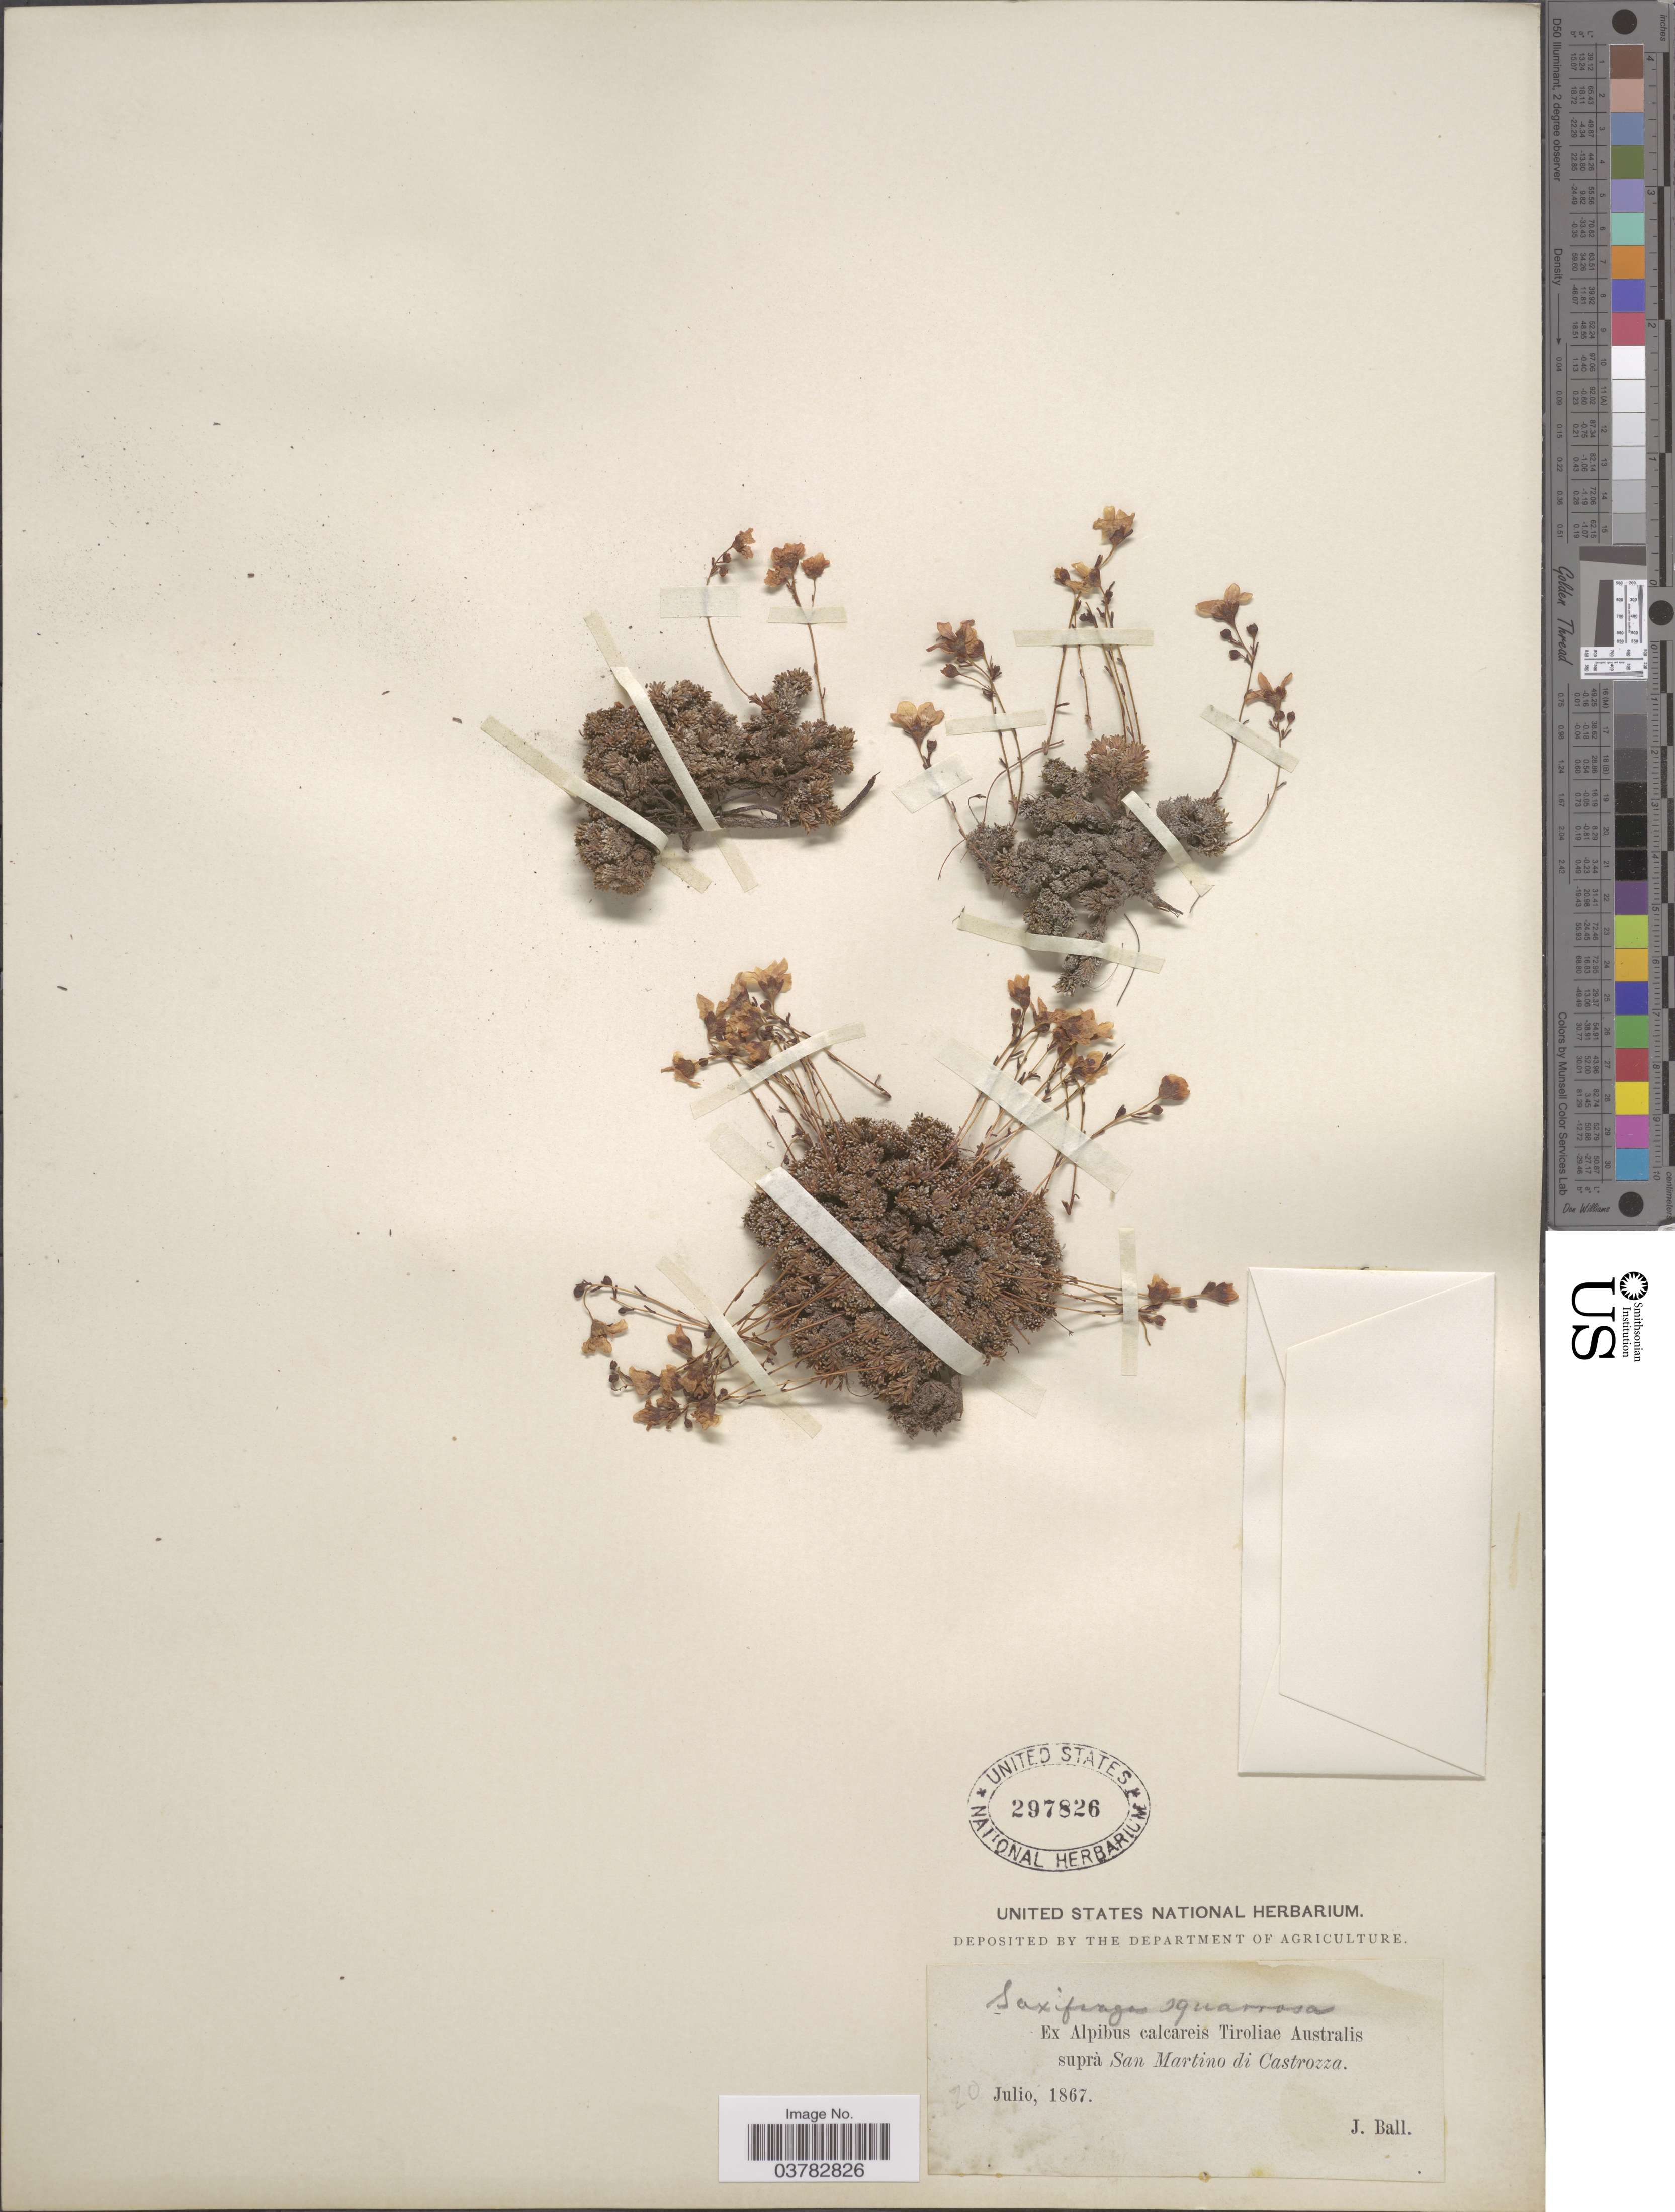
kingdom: Plantae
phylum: Tracheophyta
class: Magnoliopsida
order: Saxifragales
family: Saxifragaceae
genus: Saxifraga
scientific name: Saxifraga squarrosa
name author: Sieber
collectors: J. Ball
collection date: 1867-07-20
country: Italy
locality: Ex Alpinus calcareis Tiroliae Australis suprà San Martino di Castrozza.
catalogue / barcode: US 297826